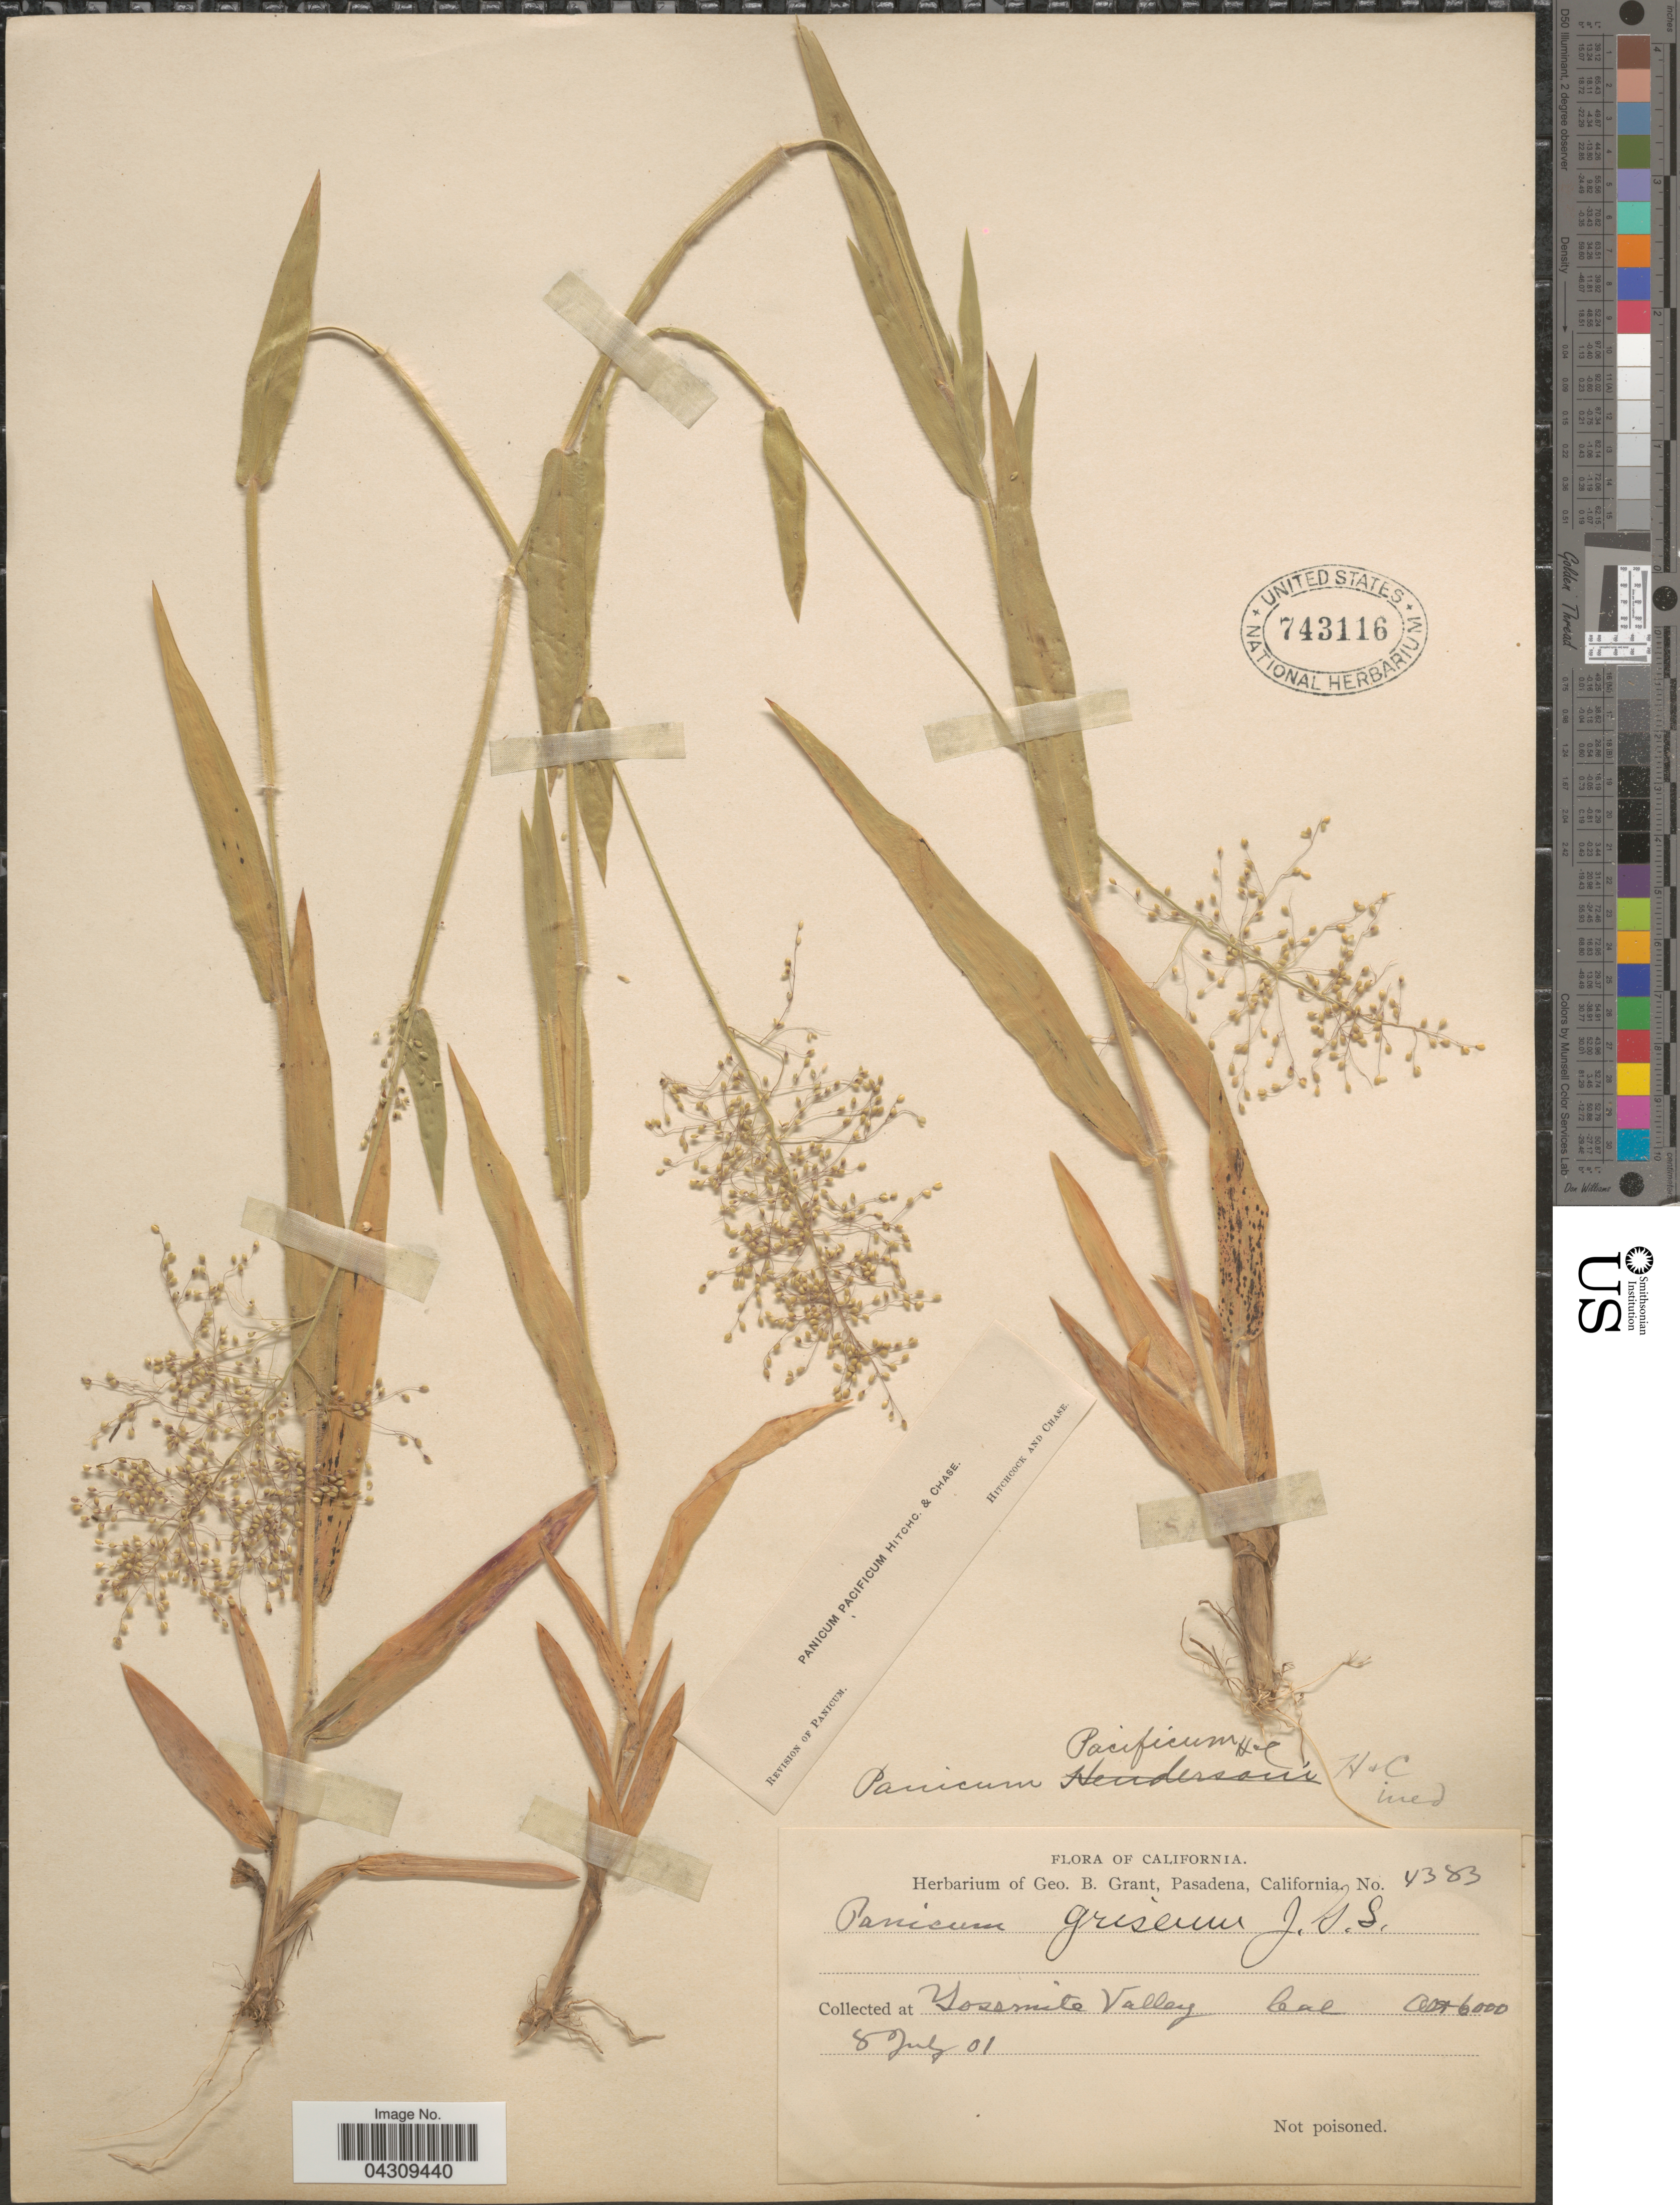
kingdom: Plantae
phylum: Tracheophyta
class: Liliopsida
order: Poales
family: Poaceae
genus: Dichanthelium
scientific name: Dichanthelium acuminatum var. acuminatum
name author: (Sw.) Gould & C.A. Clark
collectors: ex herb. Geo. B. Grant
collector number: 4383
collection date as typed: Transcribed d/m/y: 8/7/1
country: United States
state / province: California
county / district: Mariposa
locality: Yosemite Valley.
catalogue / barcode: US 743116